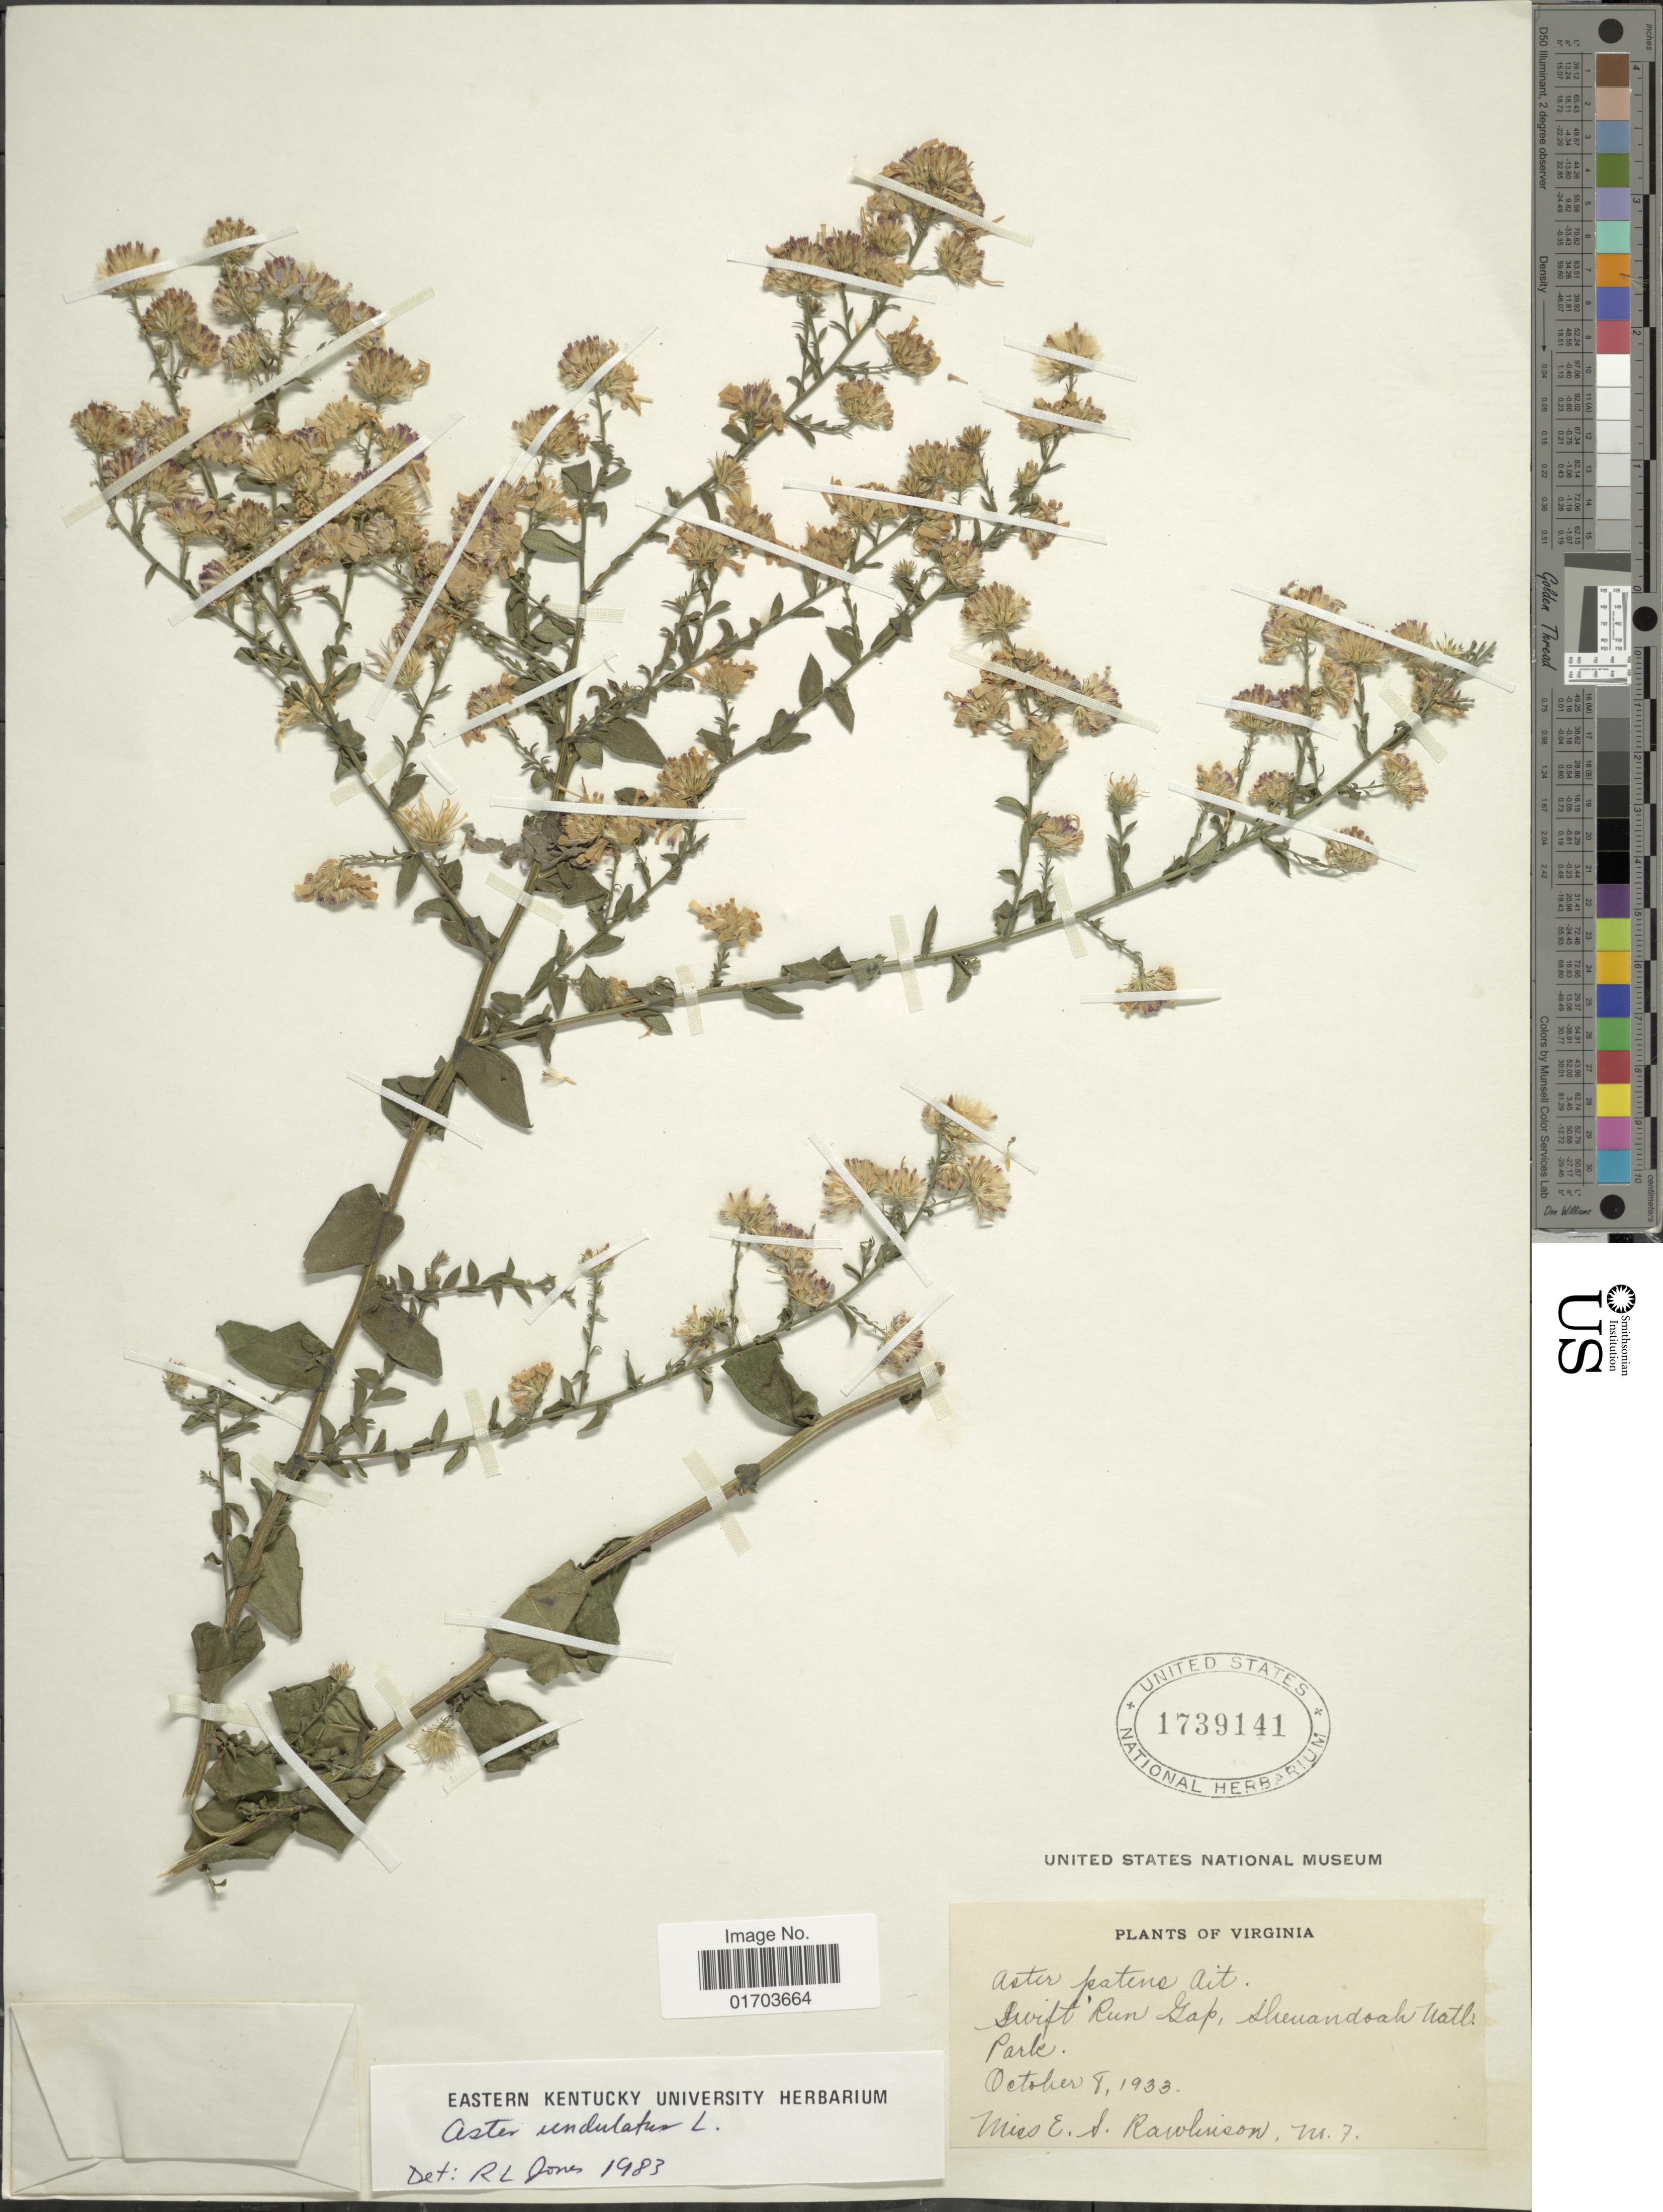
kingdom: Plantae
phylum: Tracheophyta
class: Magnoliopsida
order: Asterales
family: Asteraceae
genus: Symphyotrichum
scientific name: Symphyotrichum undulatum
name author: (L.) G.L. Nesom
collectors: E. S. Rawlinson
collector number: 7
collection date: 1933-10-08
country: United States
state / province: Virginia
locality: Virginia. Swift Run Gap, Shenandoah Natl. Park.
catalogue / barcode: US 1739141